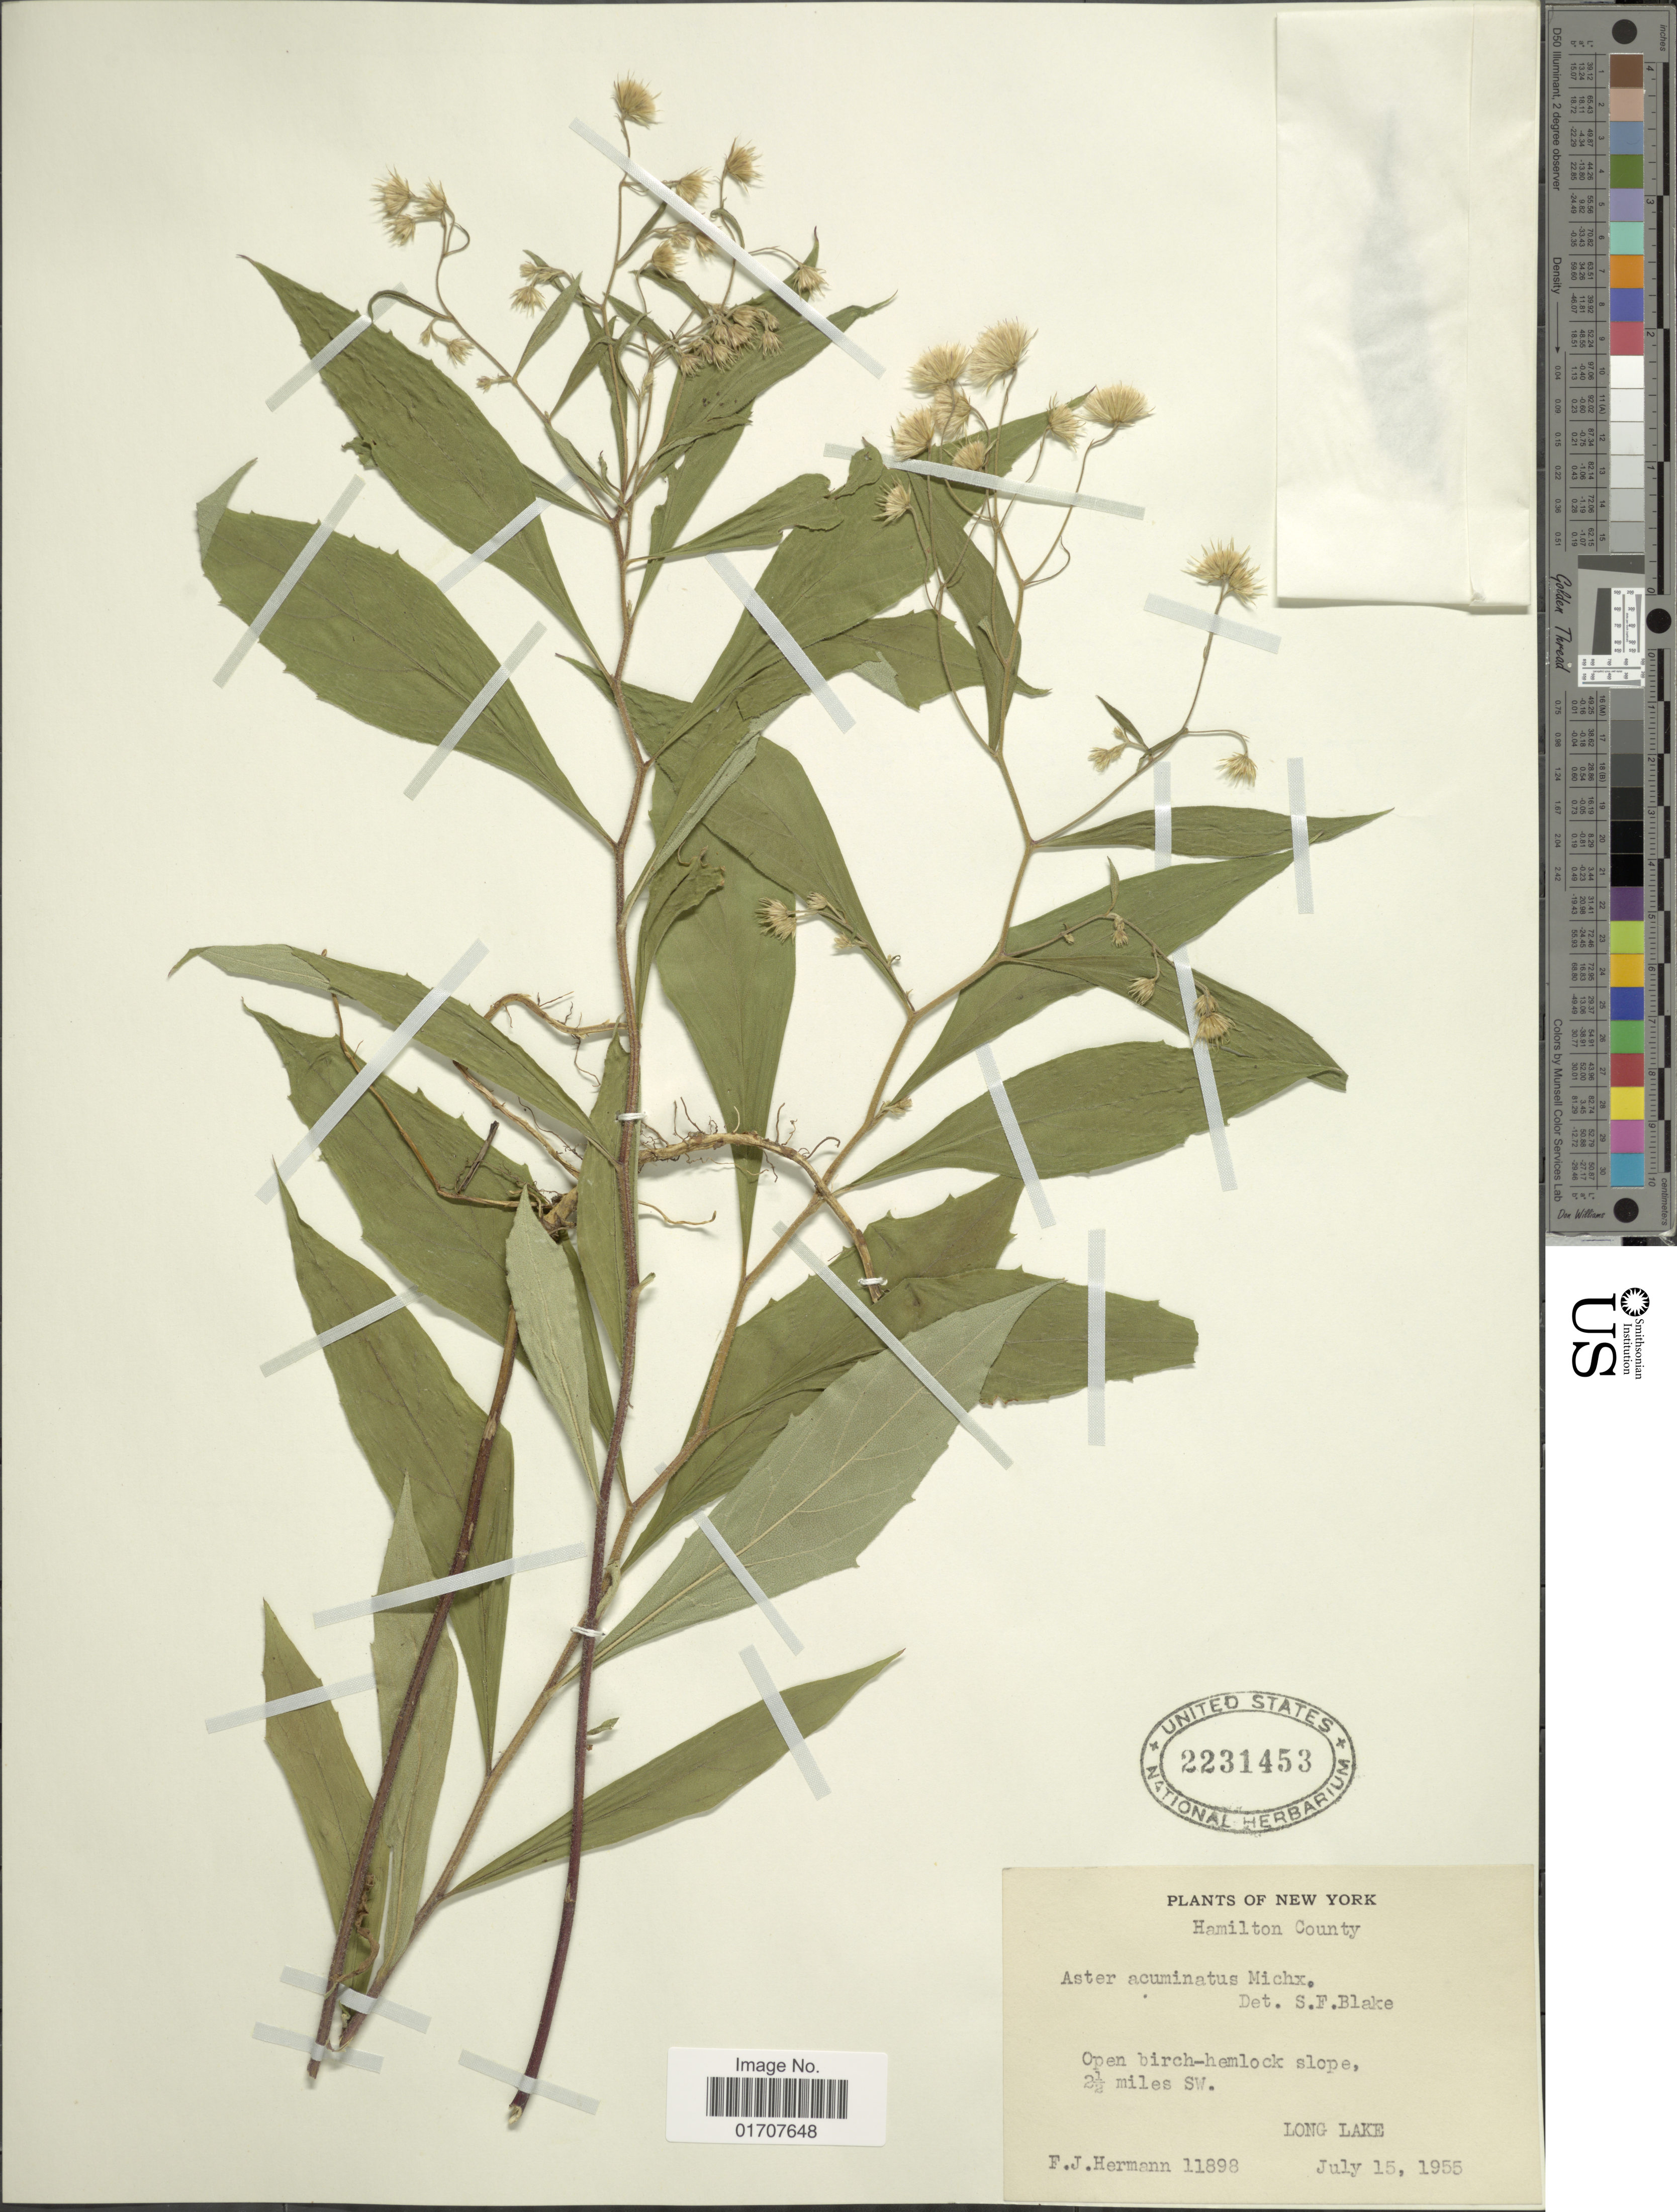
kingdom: Plantae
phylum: Tracheophyta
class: Magnoliopsida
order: Asterales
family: Asteraceae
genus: Oclemena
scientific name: Oclemena acuminata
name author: (Michx.) Greene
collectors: F. J. Hermann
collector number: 11898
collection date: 1955-07-15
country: United States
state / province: New York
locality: Hamilton County, Open birch-hemlock slope, 2¼ miles SW, Long Lake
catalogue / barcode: US 2231453